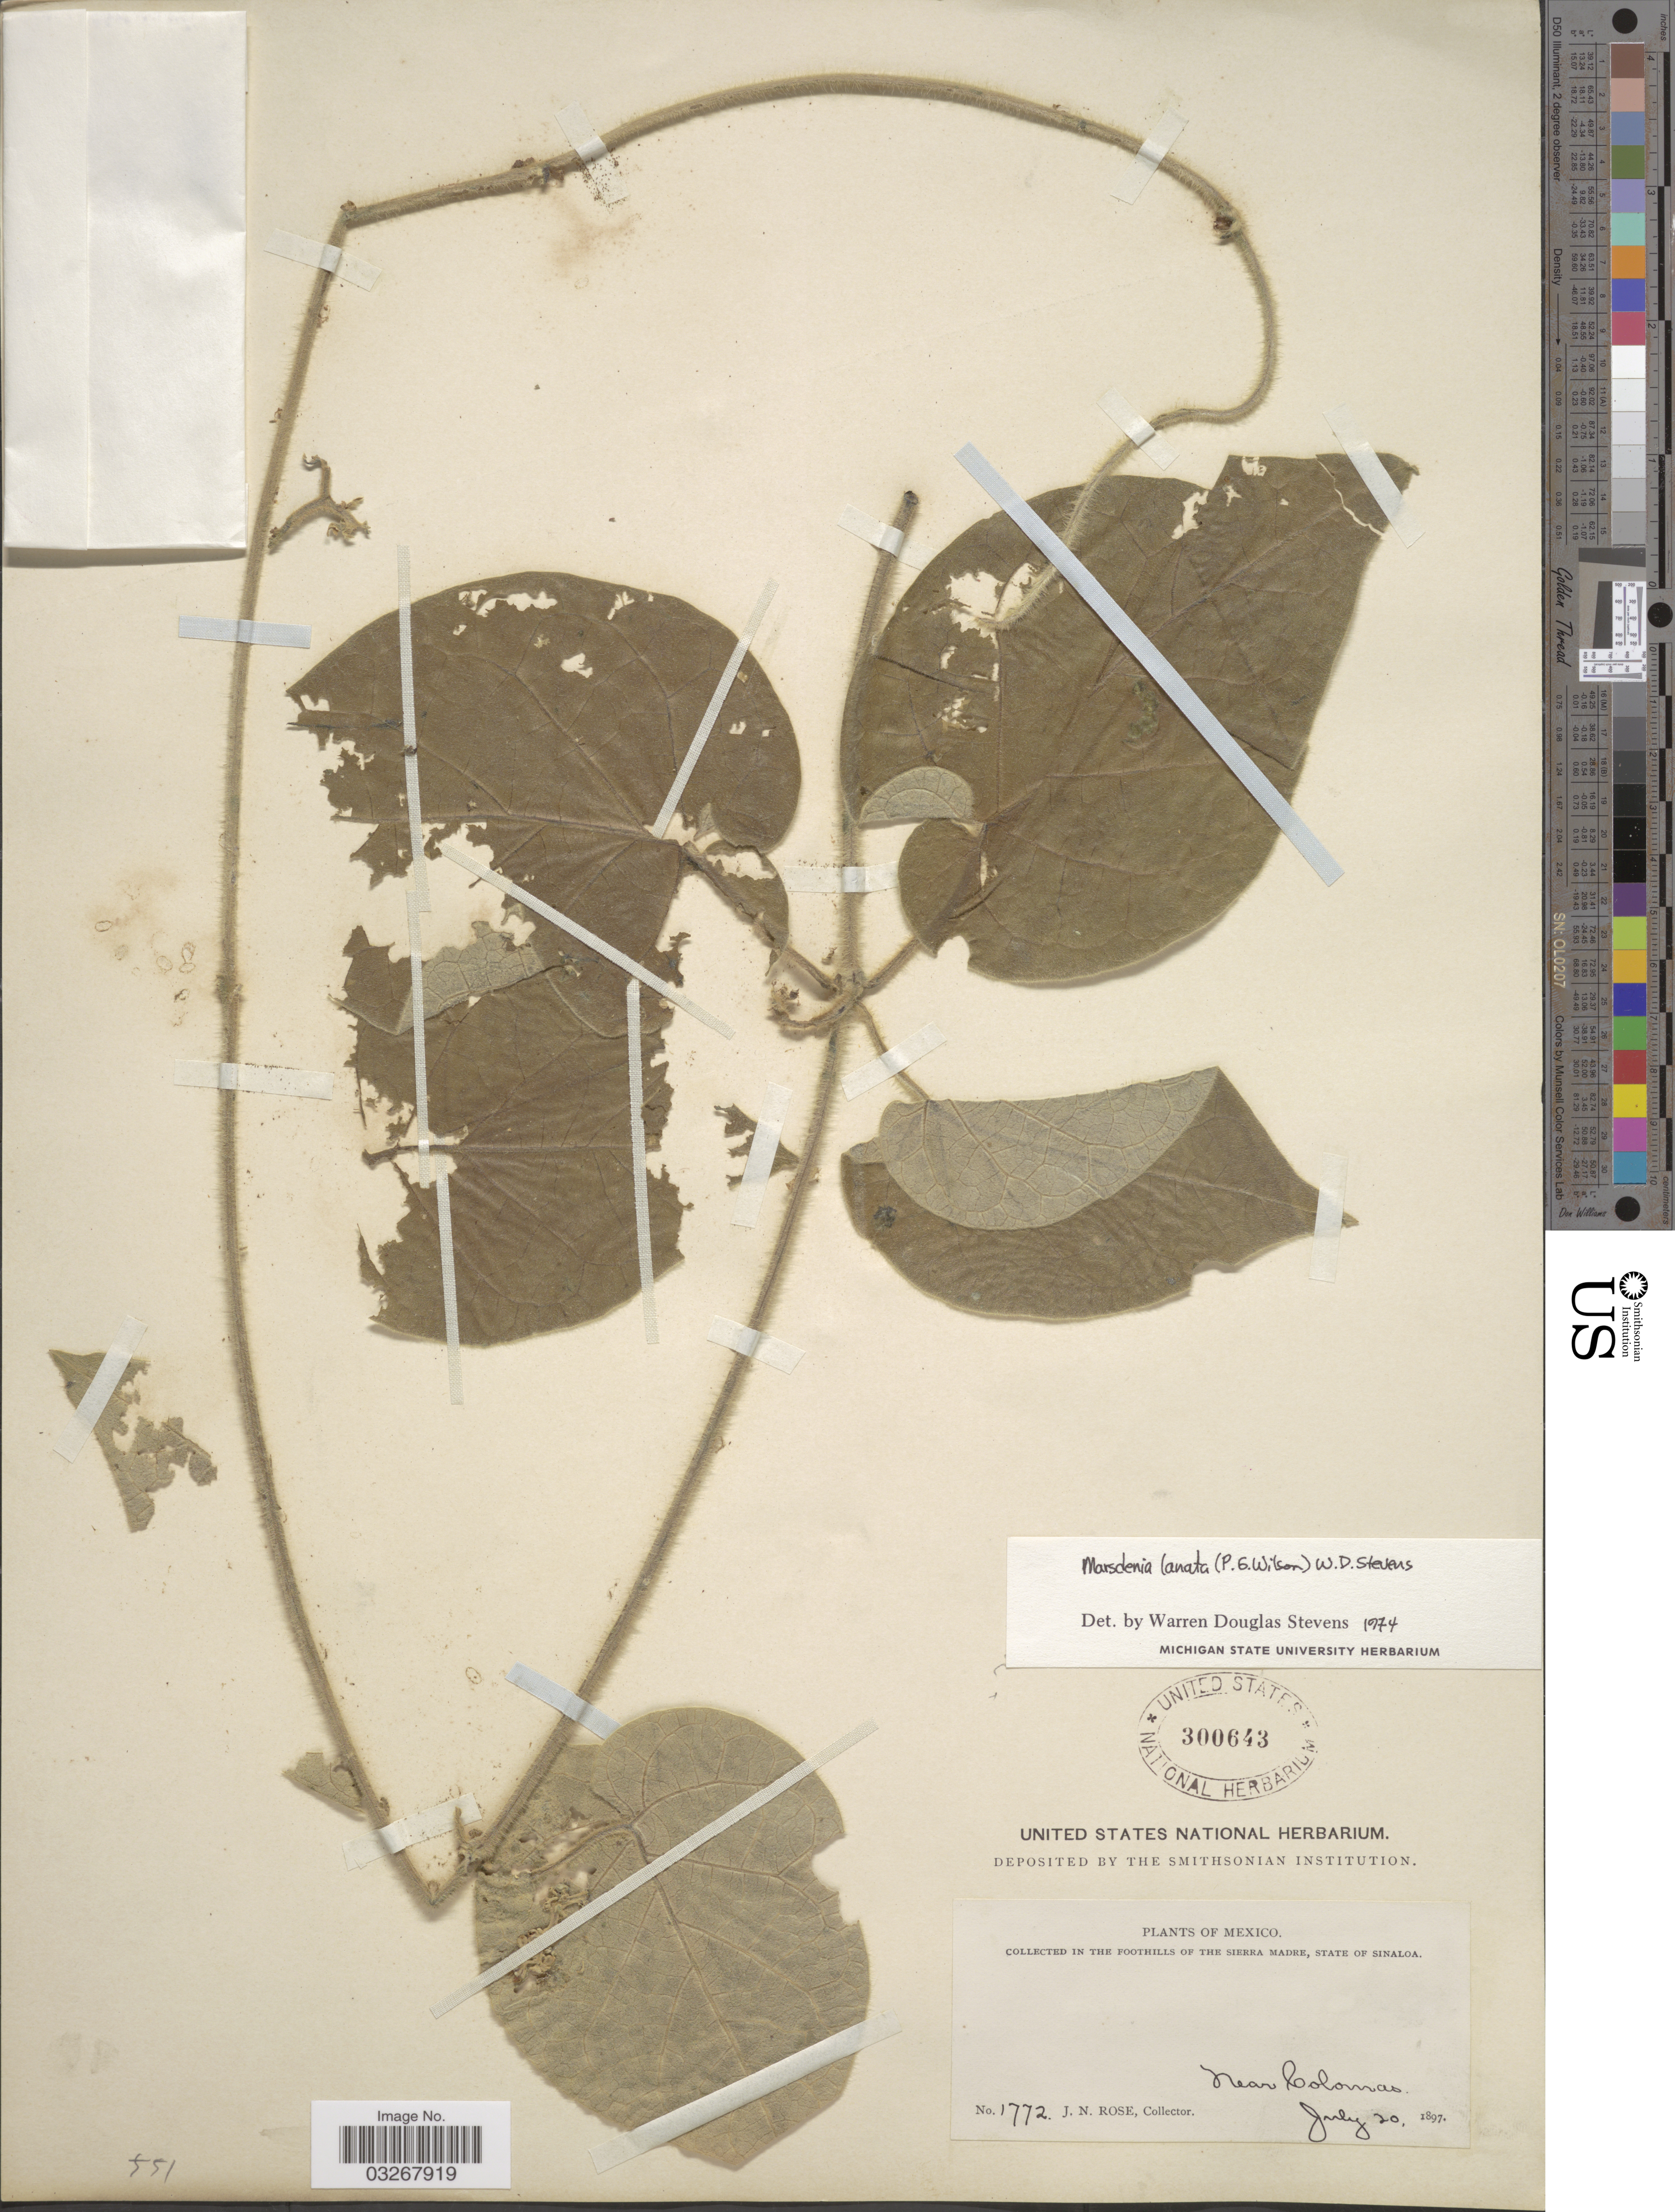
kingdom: Plantae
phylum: Tracheophyta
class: Magnoliopsida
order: Gentianales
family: Apocynaceae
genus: Marsdenia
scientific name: Marsdenia lanata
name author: (Paul G. Wilson) W.D. Stevens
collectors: J. N. Rose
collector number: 1772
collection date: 1897-07-20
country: Mexico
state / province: Sinaloa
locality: In the foothills of the Sierra Madre, Near Colomas.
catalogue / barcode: US 300643